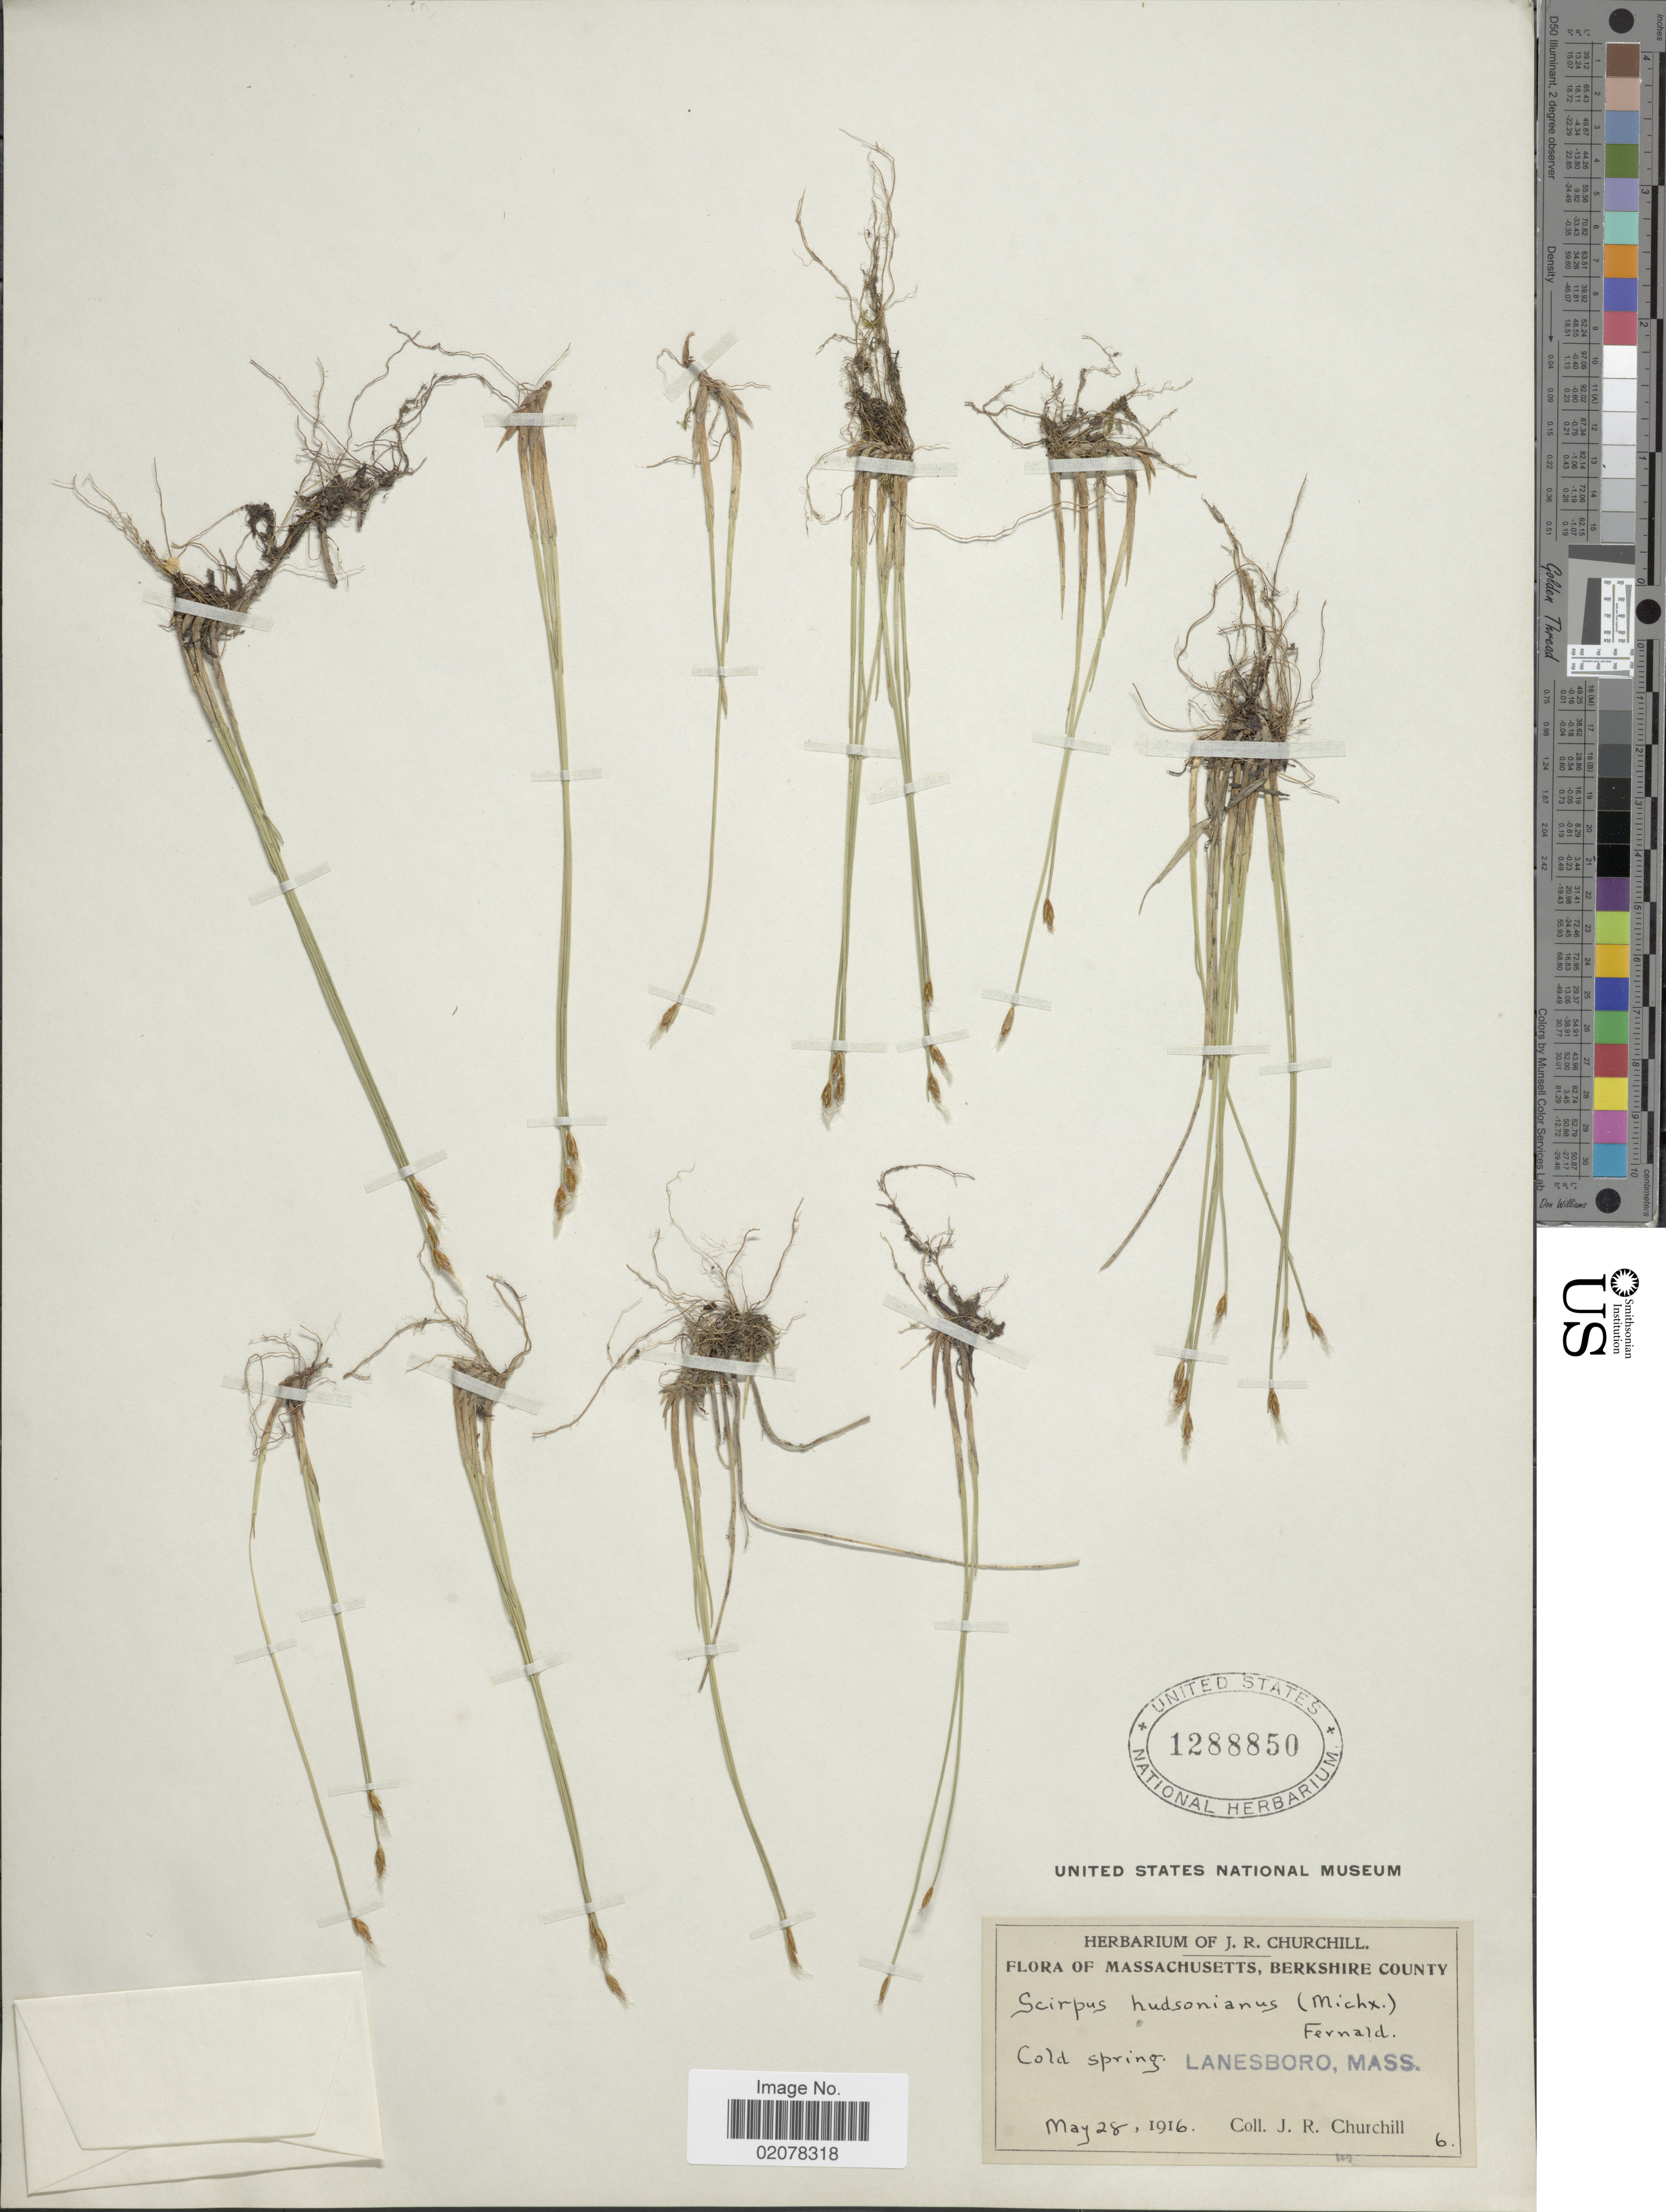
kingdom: Plantae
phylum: Tracheophyta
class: Liliopsida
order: Poales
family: Cyperaceae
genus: Trichophorum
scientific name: Trichophorum alpinum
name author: (L.) Pers.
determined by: Strong, M. T., (US), Smithsonian Institution - National Museum of Natural History (UNITED STATES)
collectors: J. Churchill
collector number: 6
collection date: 1916-05-28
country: United States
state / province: Massachusetts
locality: Cold Springs, Lanesboro, Berkshire County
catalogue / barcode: US 1288850